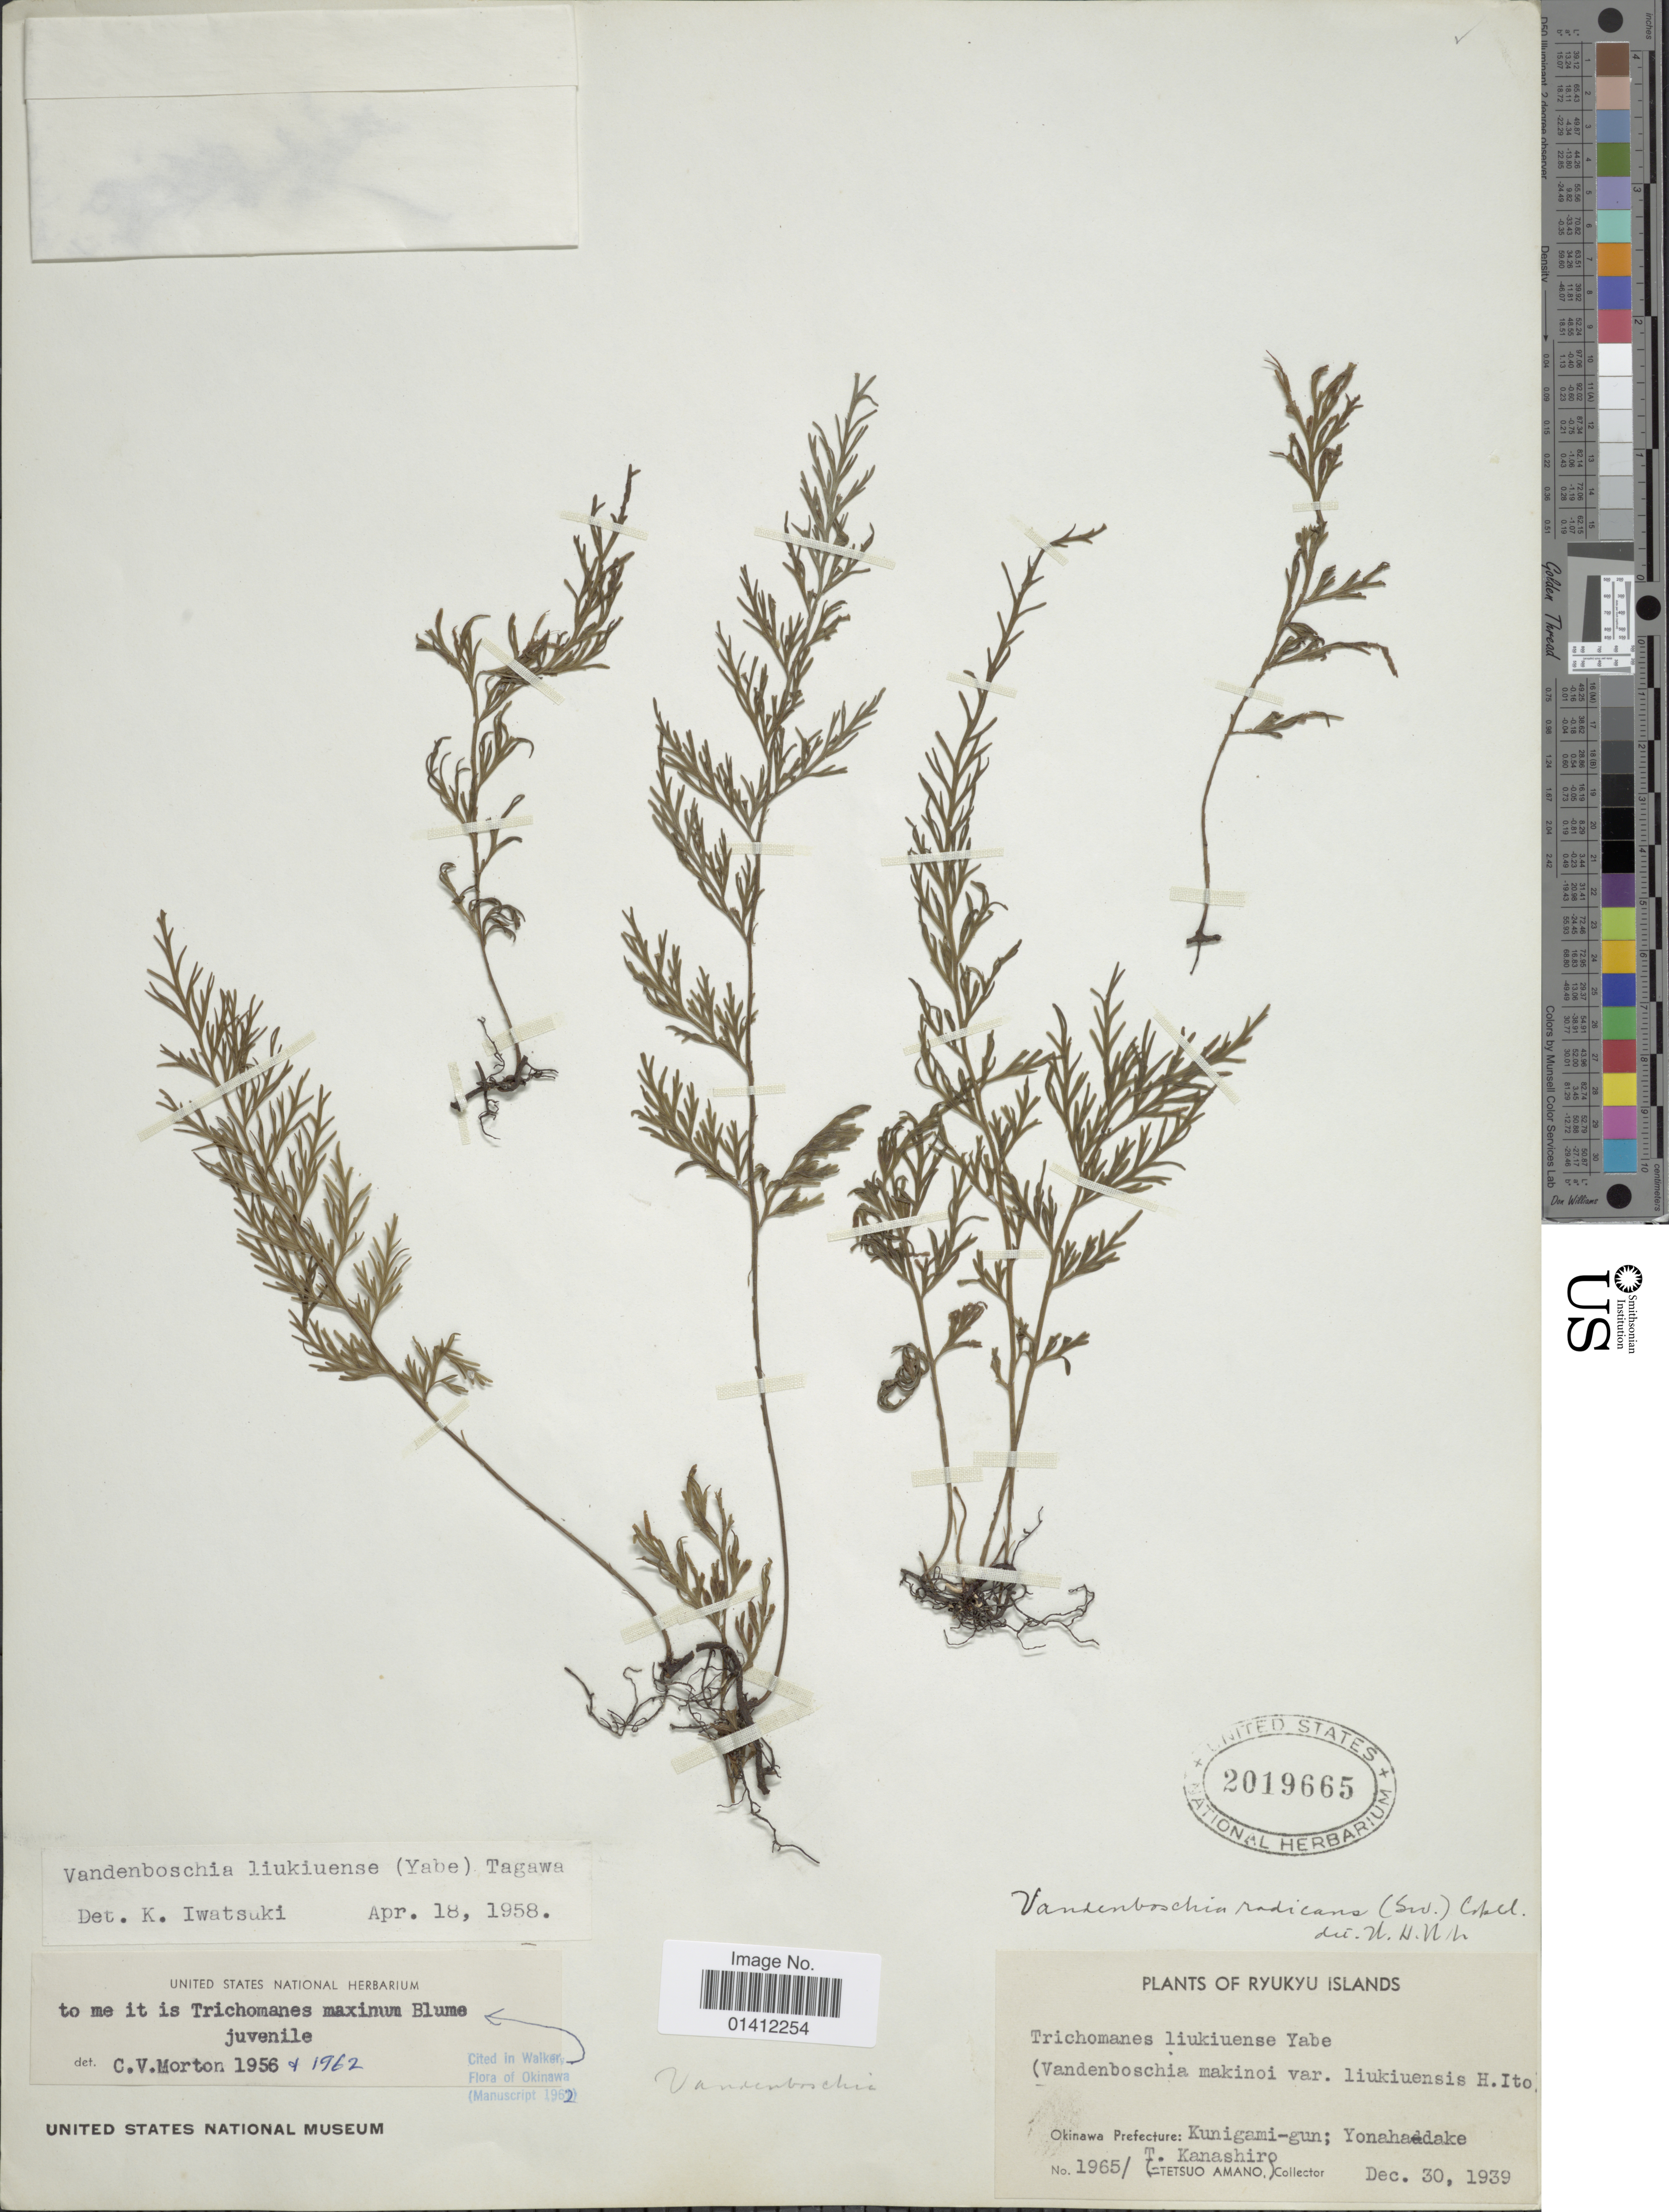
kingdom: Plantae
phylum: Tracheophyta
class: Polypodiopsida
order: Hymenophyllales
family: Hymenophyllaceae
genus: Vandenboschia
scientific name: Vandenboschia maxima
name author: (Blume) Copel.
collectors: T. Kanashiro & T. Amano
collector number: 1965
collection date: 1939-12-30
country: Japan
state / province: Okinawa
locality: Ryukyu Islands, Okinawa Prefecture: Kunigami-gun; Yonahadake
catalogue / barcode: US 2019665